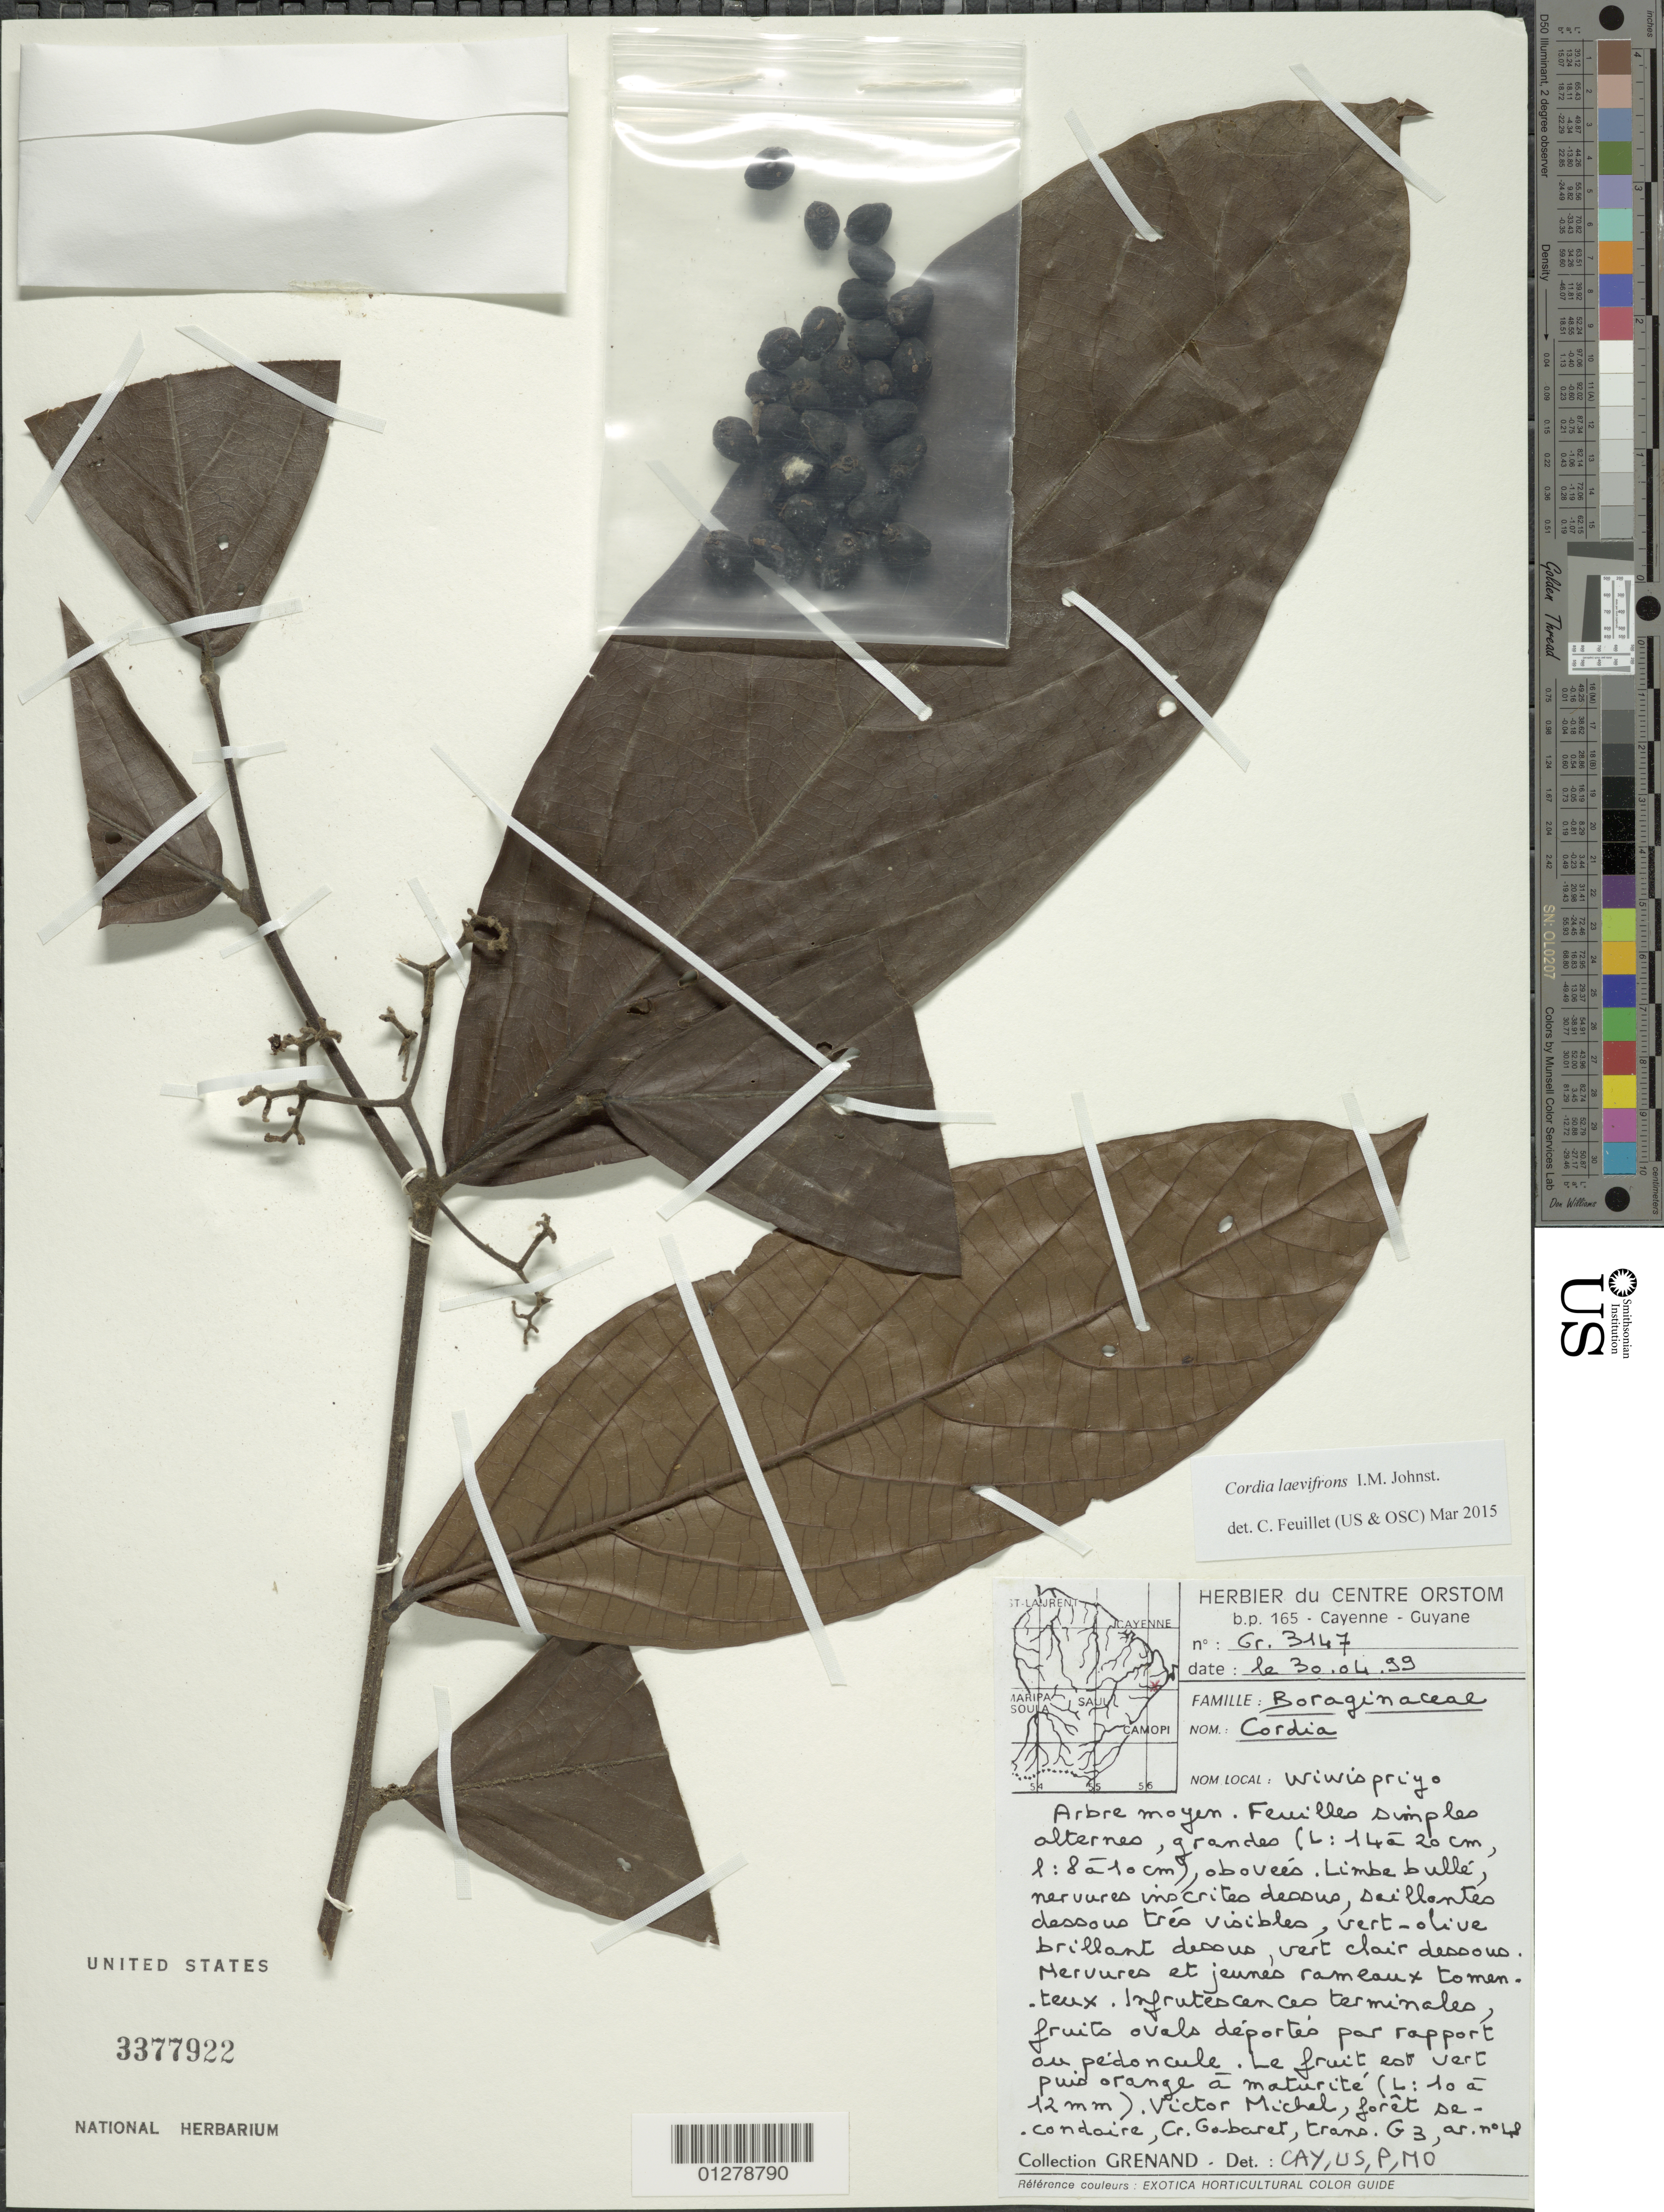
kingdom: Plantae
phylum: Tracheophyta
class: Magnoliopsida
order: Boraginales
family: Cordiaceae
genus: Cordia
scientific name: Cordia laevifrons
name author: I.M. Johnst.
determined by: Feuillet, C.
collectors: P. Grenand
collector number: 3147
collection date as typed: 30-Apr-99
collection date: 1999-04-30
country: French Guiana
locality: St. Georges de l'Oyapock, Crique Gabaret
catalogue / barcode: US 3377922